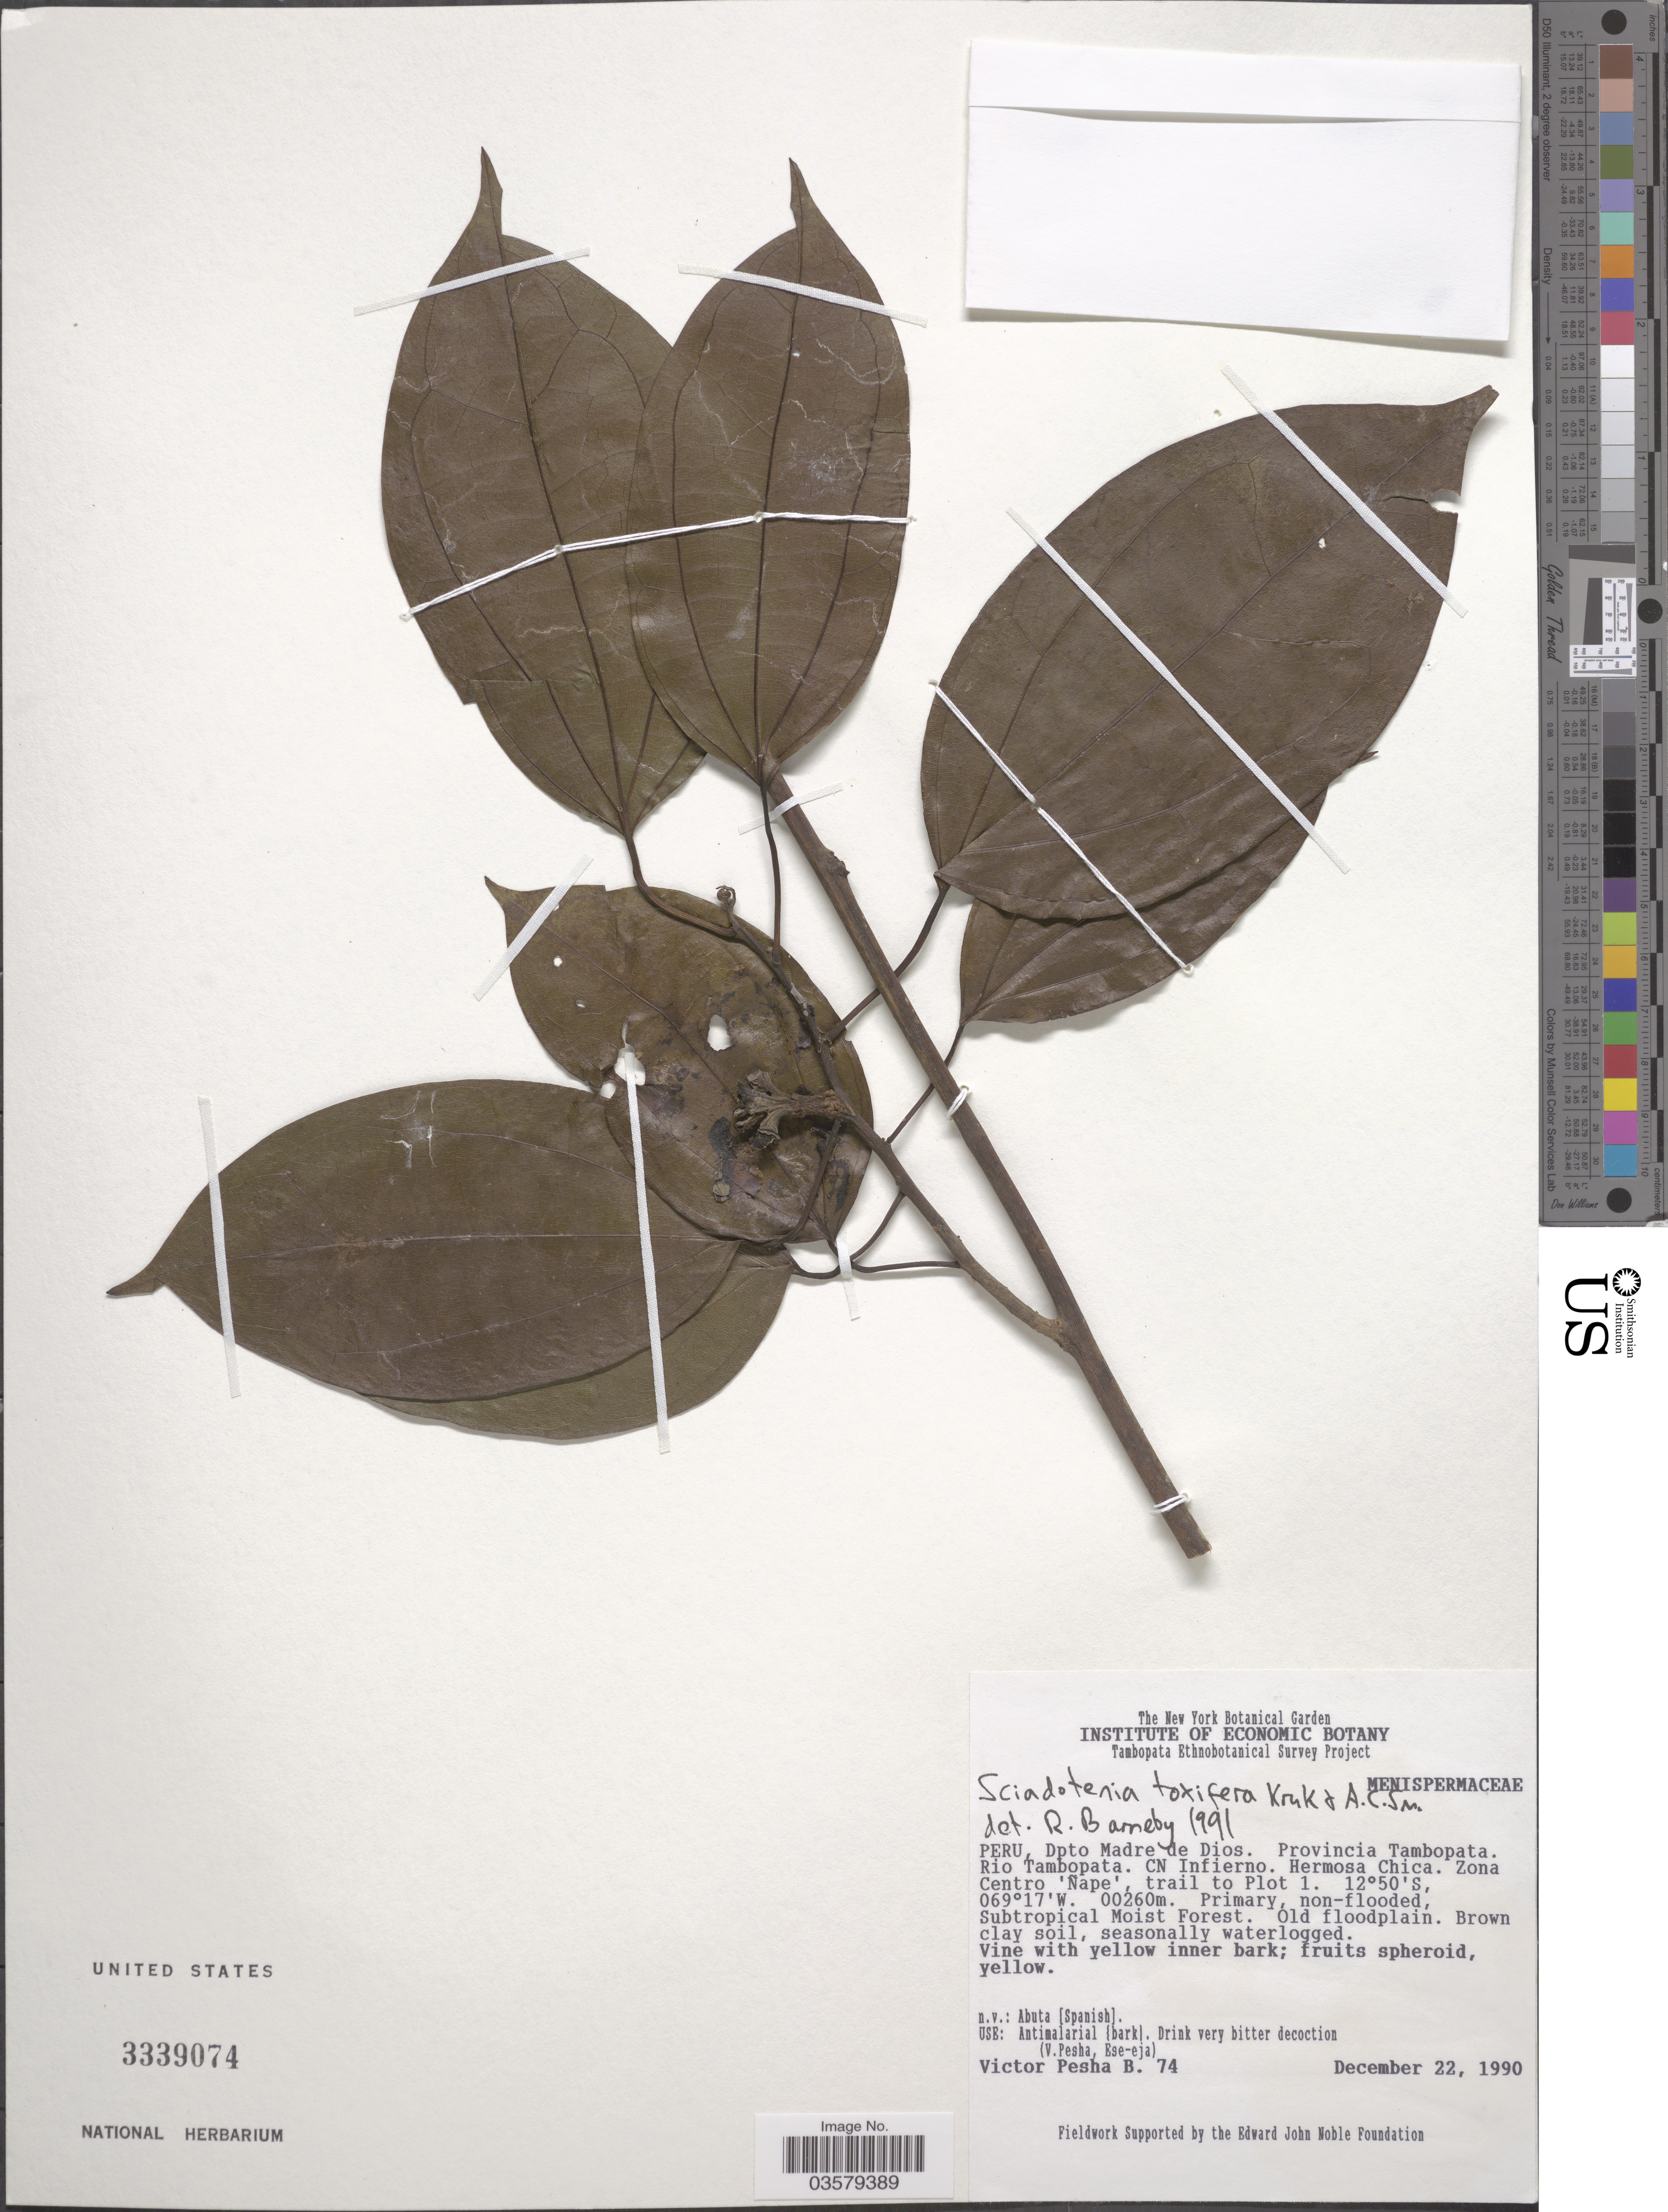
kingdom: Plantae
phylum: Tracheophyta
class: Magnoliopsida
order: Ranunculales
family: Menispermaceae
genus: Sciadotenia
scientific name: Sciadotenia toxifera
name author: Krukoff & A.C. Sm.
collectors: V. Pesha B.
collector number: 74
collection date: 1990-12-22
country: Peru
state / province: Madre de Dios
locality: Dpto Madre de Dios. Provincia Tambopata. Rio Tambopata. CN Infierno. Hermosa Chica. Zona Centro 'Nape', trail to Plot 1.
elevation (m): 260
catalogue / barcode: US 3339074